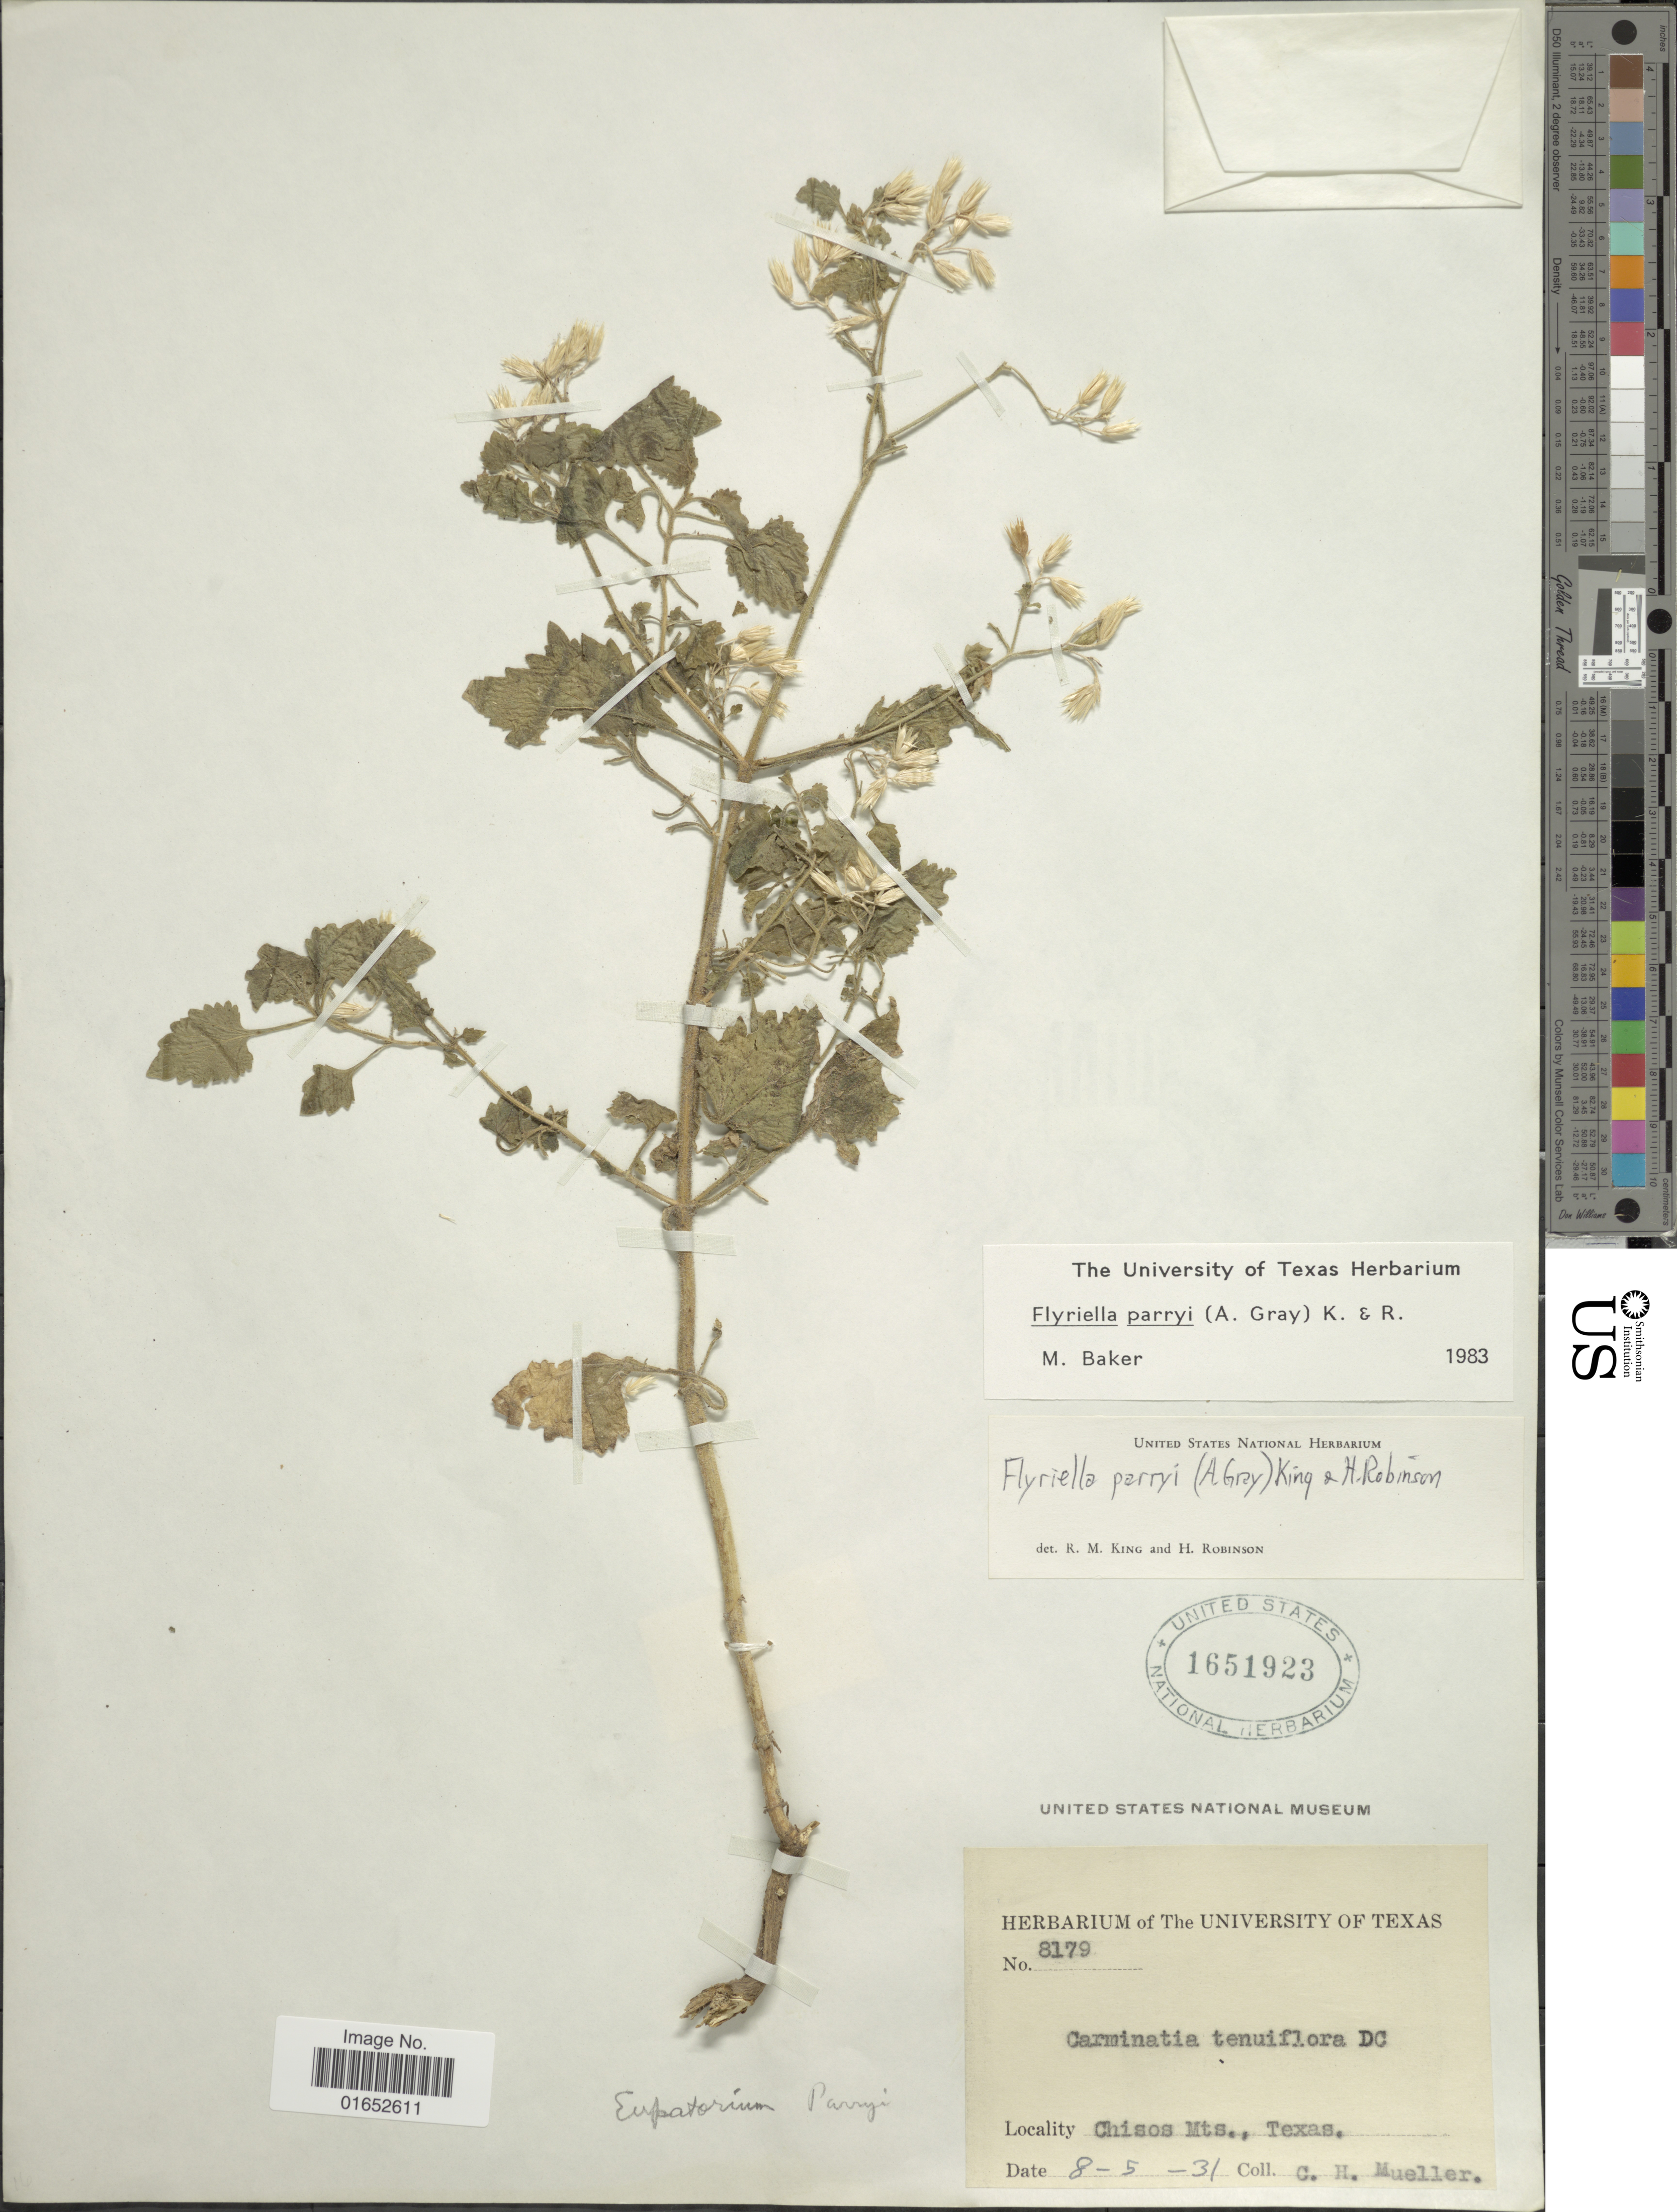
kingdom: Plantae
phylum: Tracheophyta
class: Magnoliopsida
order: Asterales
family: Asteraceae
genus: Flyriella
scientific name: Flyriella parryi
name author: (A. Gray) R.M. King & H. Rob.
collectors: C. H. Mueller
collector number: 8179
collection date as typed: Transcribed d/m/y: 8/5/31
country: United States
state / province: Texas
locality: Chisos Mts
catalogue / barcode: US 1651923